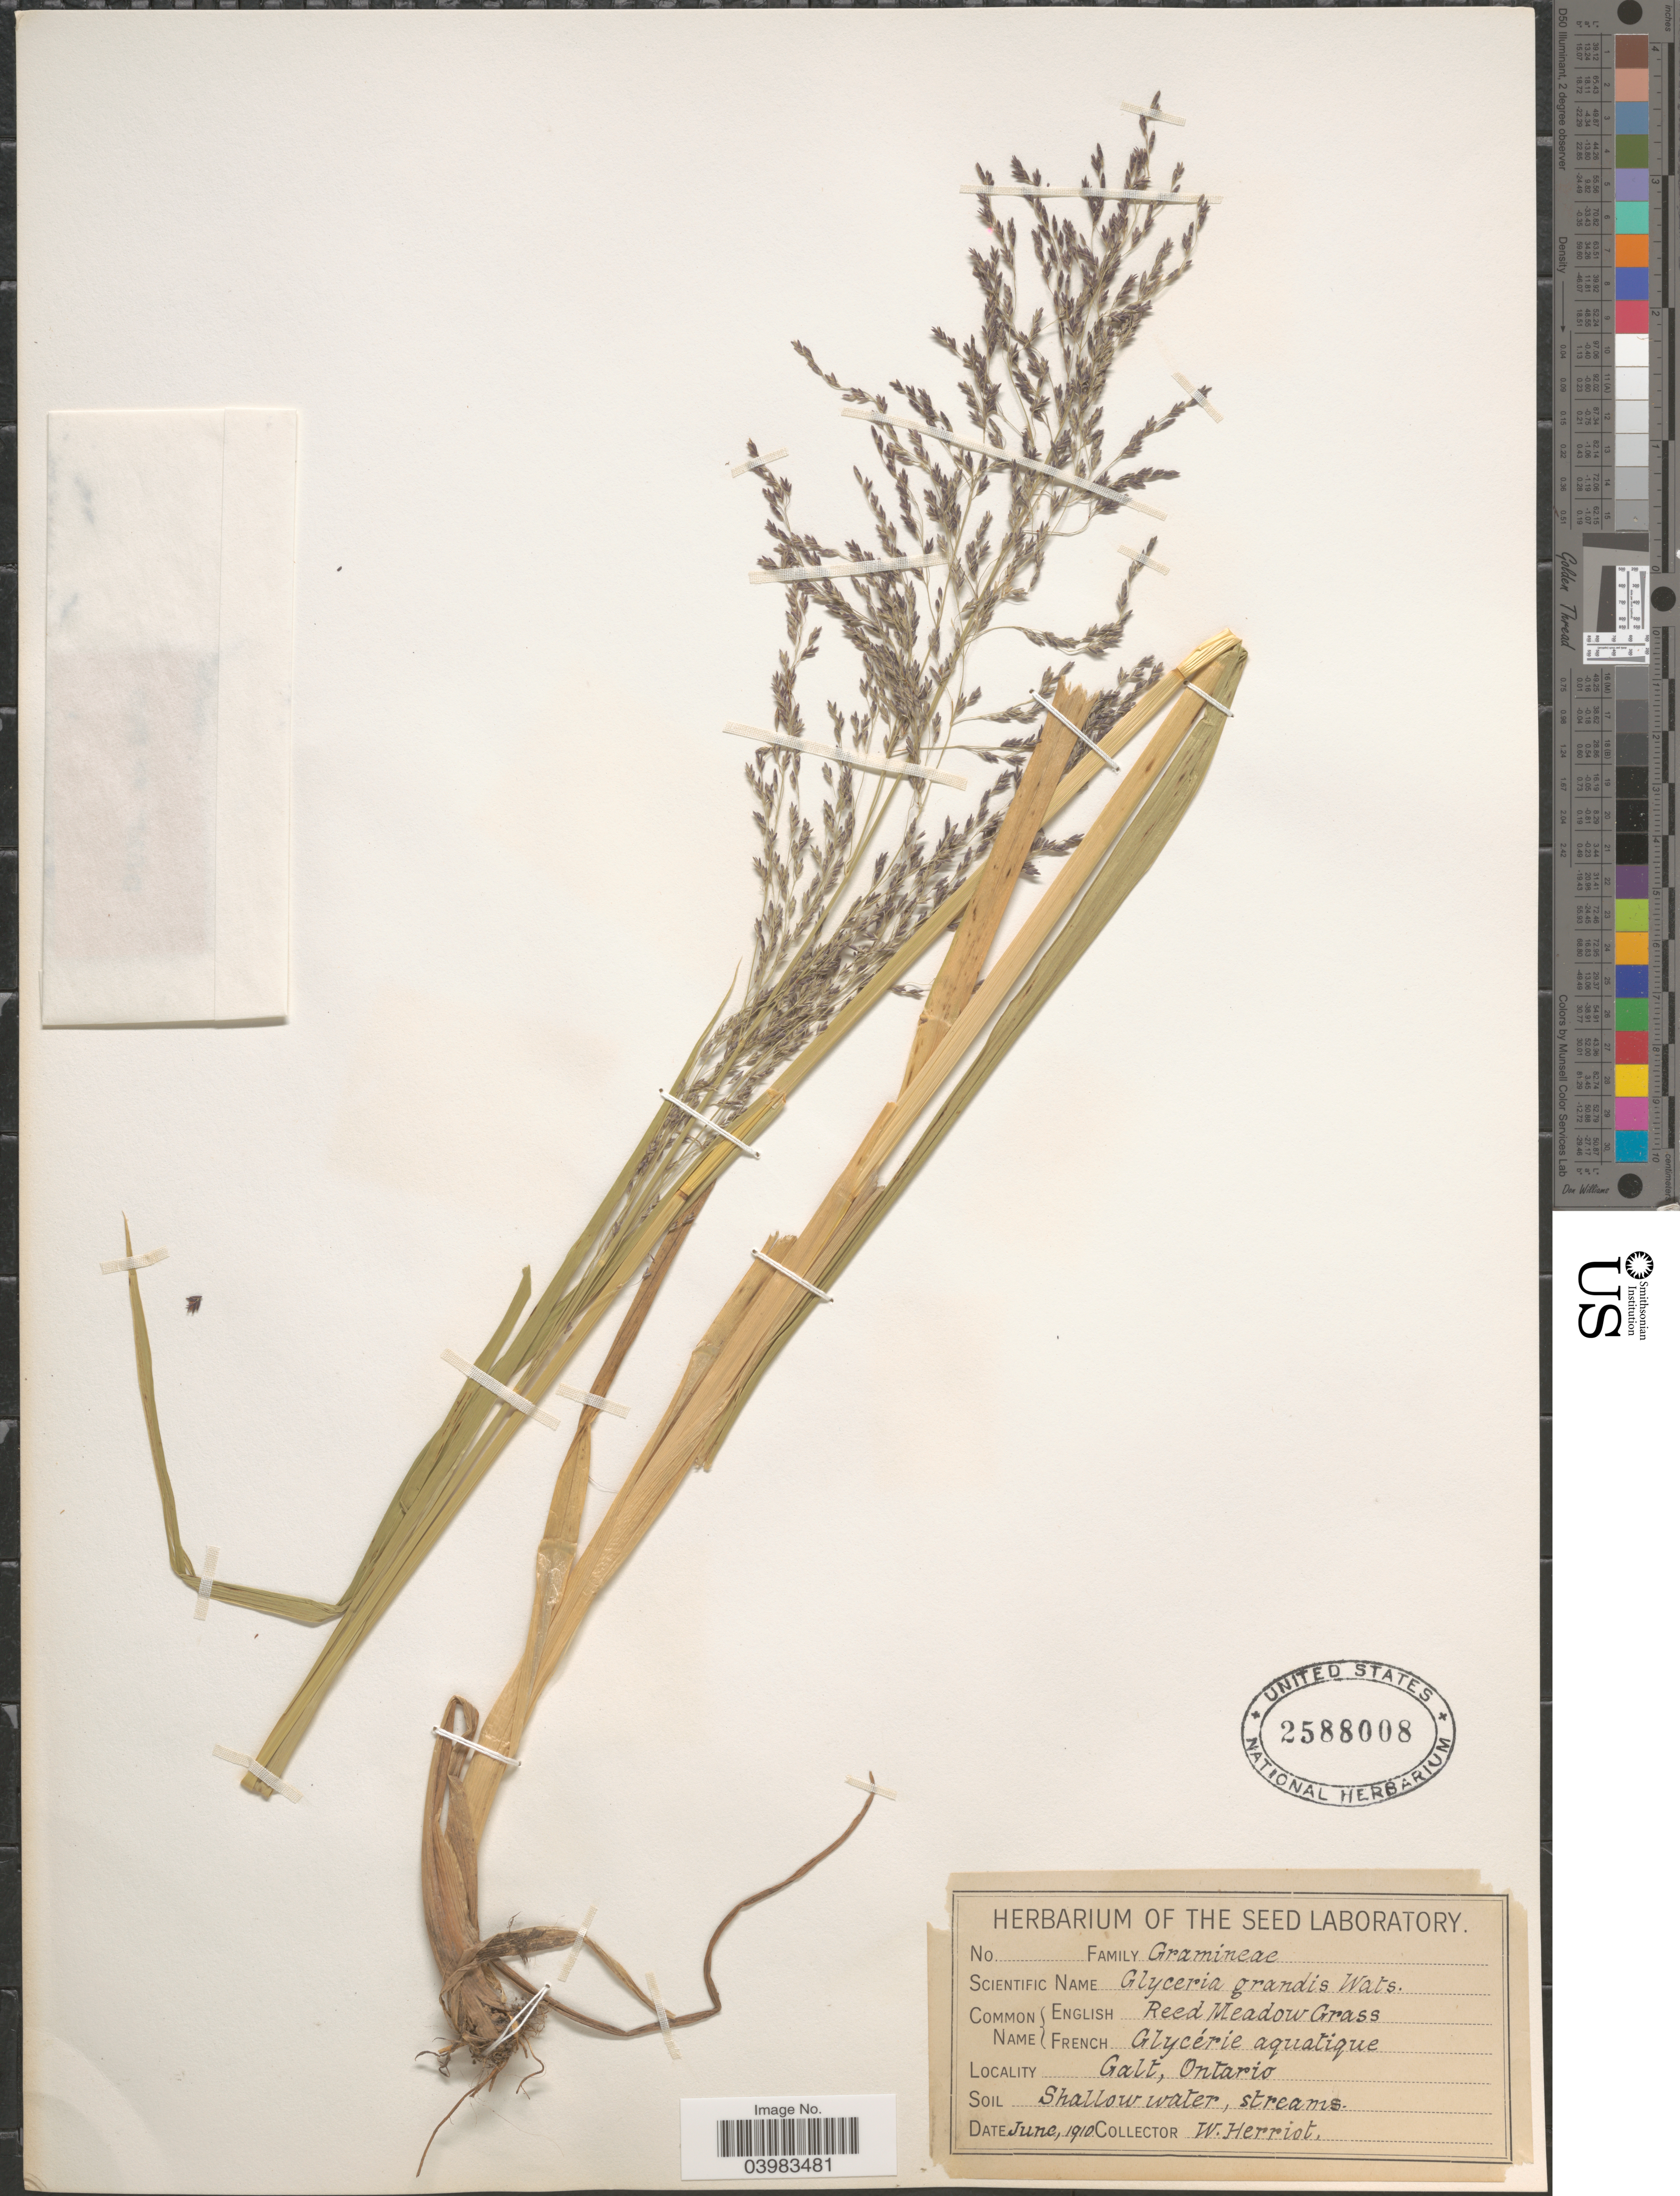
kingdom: Plantae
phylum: Tracheophyta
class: Liliopsida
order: Poales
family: Poaceae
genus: Glyceria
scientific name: Glyceria grandis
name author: S. Watson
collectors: W. Herriot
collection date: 1910-06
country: Canada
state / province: Ontario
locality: Galt. Shallow water, streams.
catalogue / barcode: US 2588008